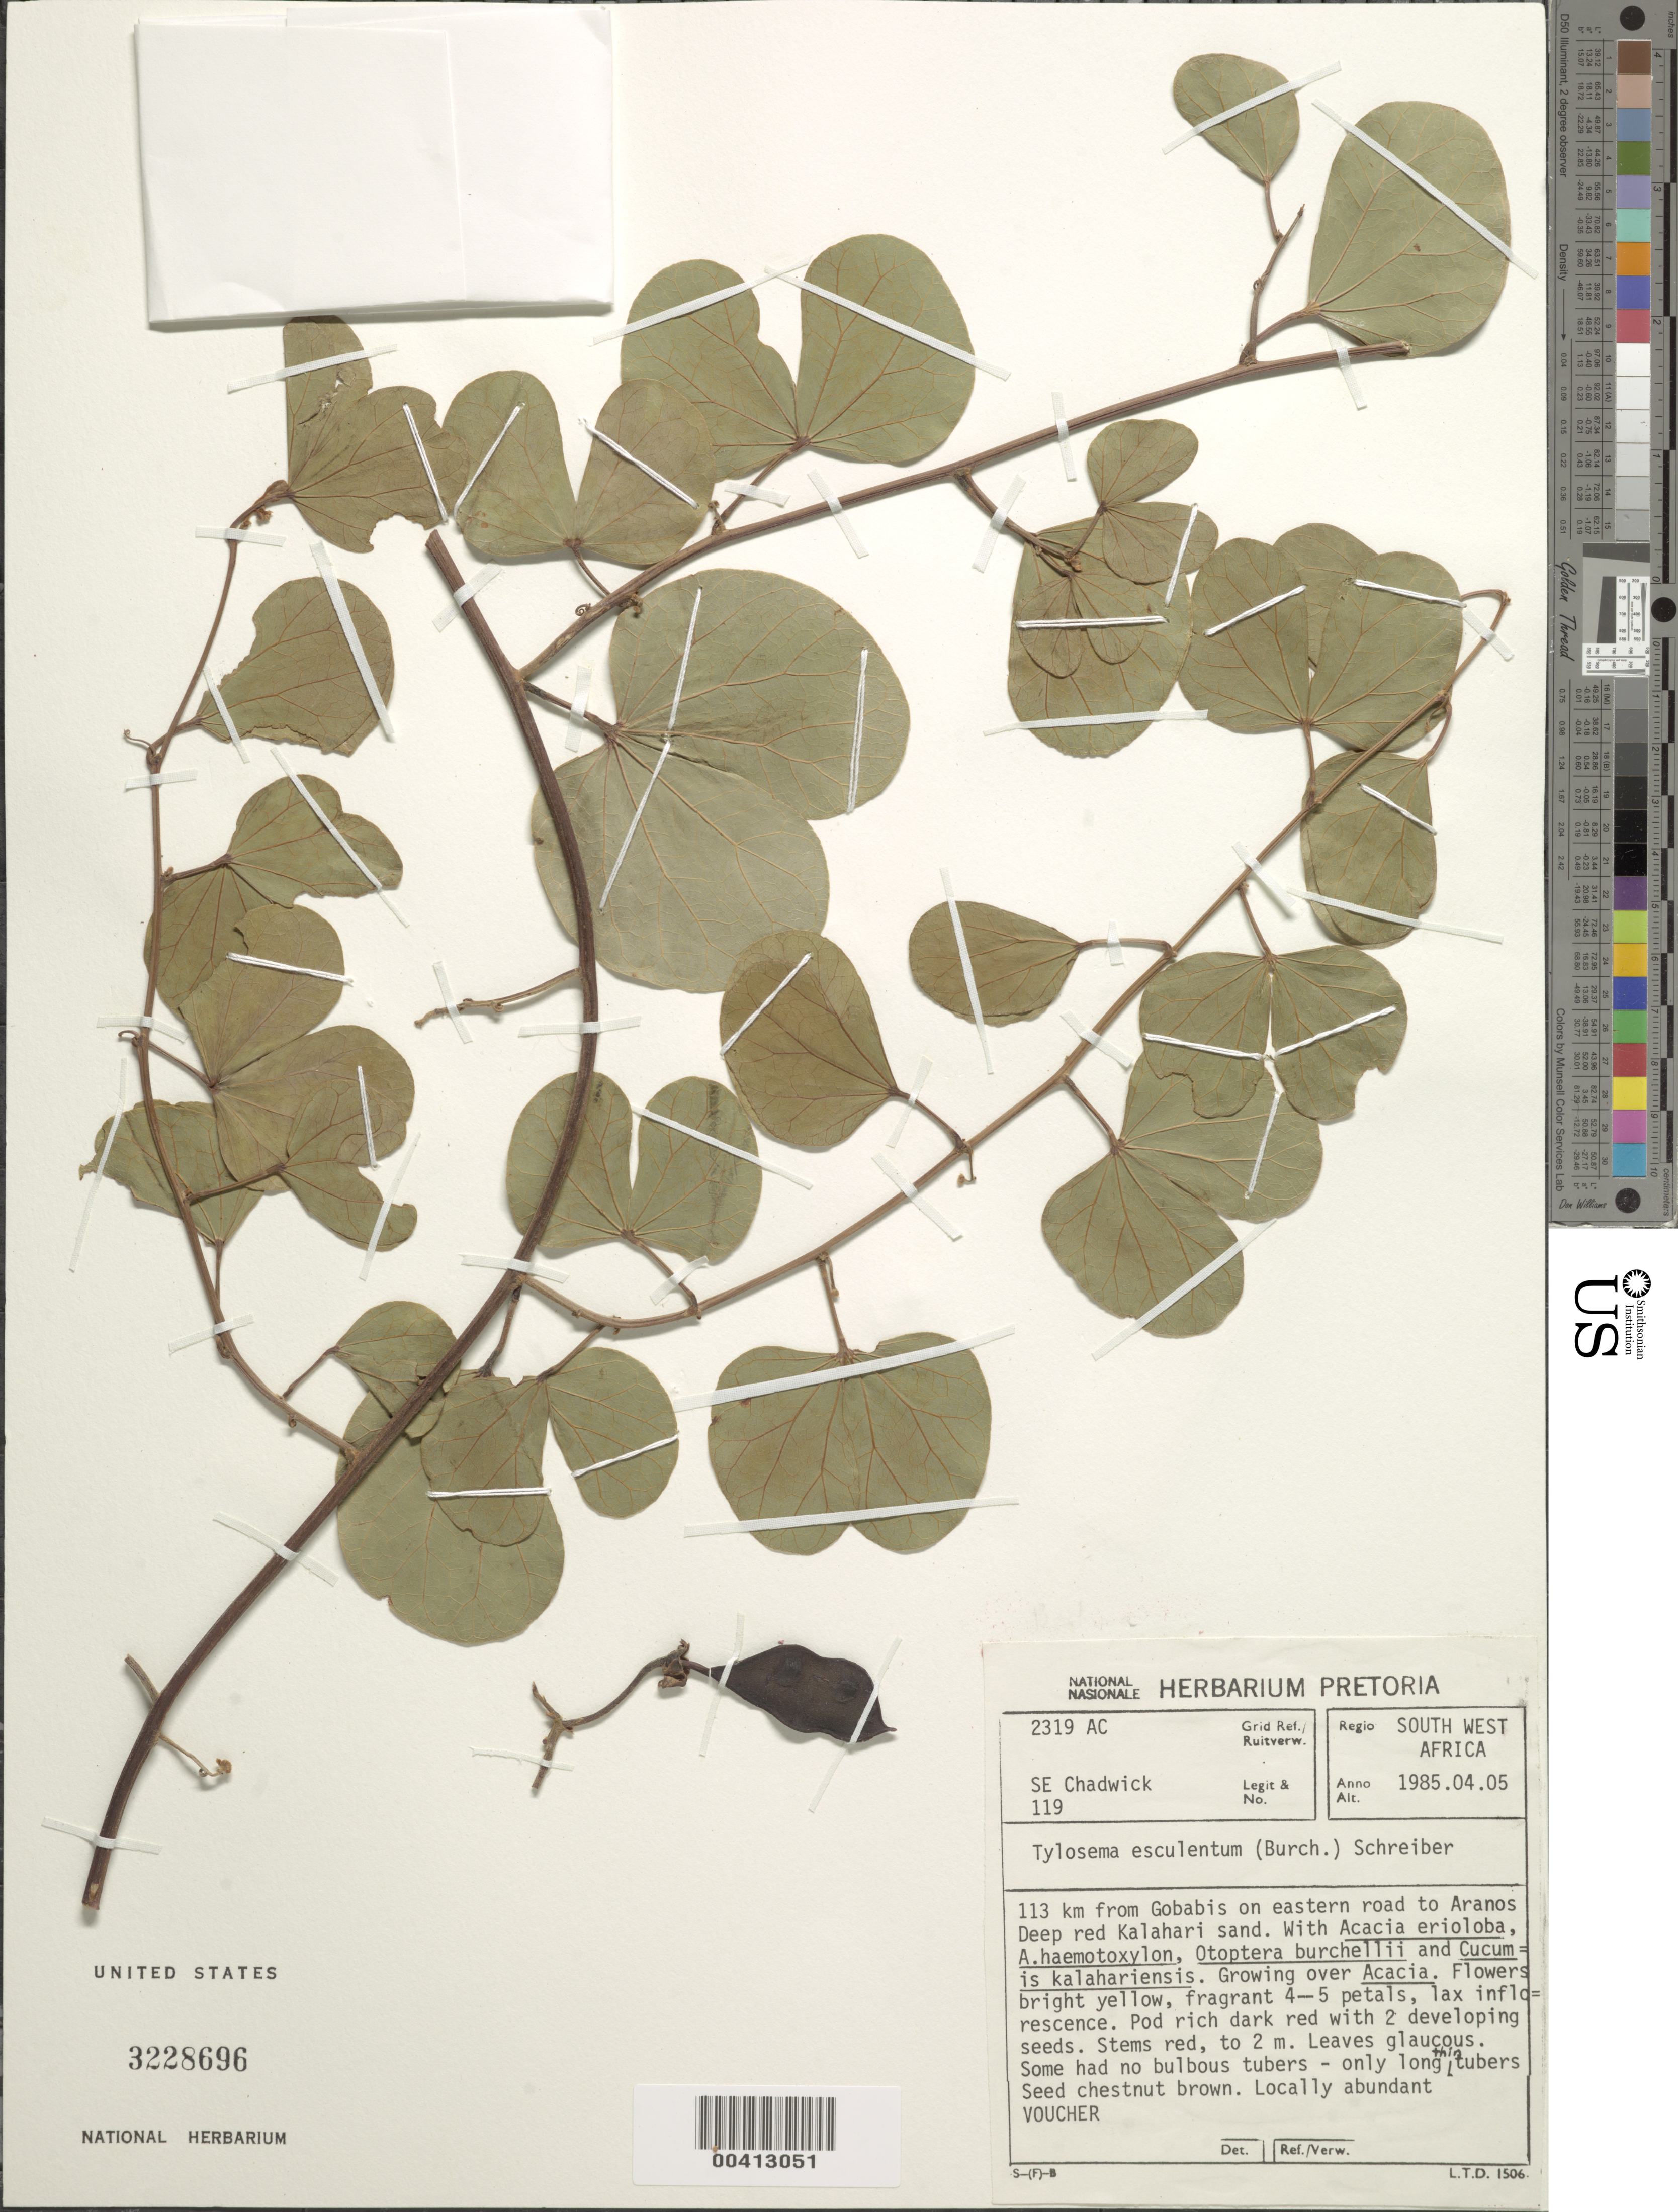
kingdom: Plantae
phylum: Tracheophyta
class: Magnoliopsida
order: Fabales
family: Fabaceae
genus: Tylosema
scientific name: Tylosema esculentum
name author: (Burch) A. Schreib.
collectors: S. Chadwick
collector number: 119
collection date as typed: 05 Apr 1985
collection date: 1985-04-05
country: Namibia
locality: Gobabis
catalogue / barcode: US 3228696